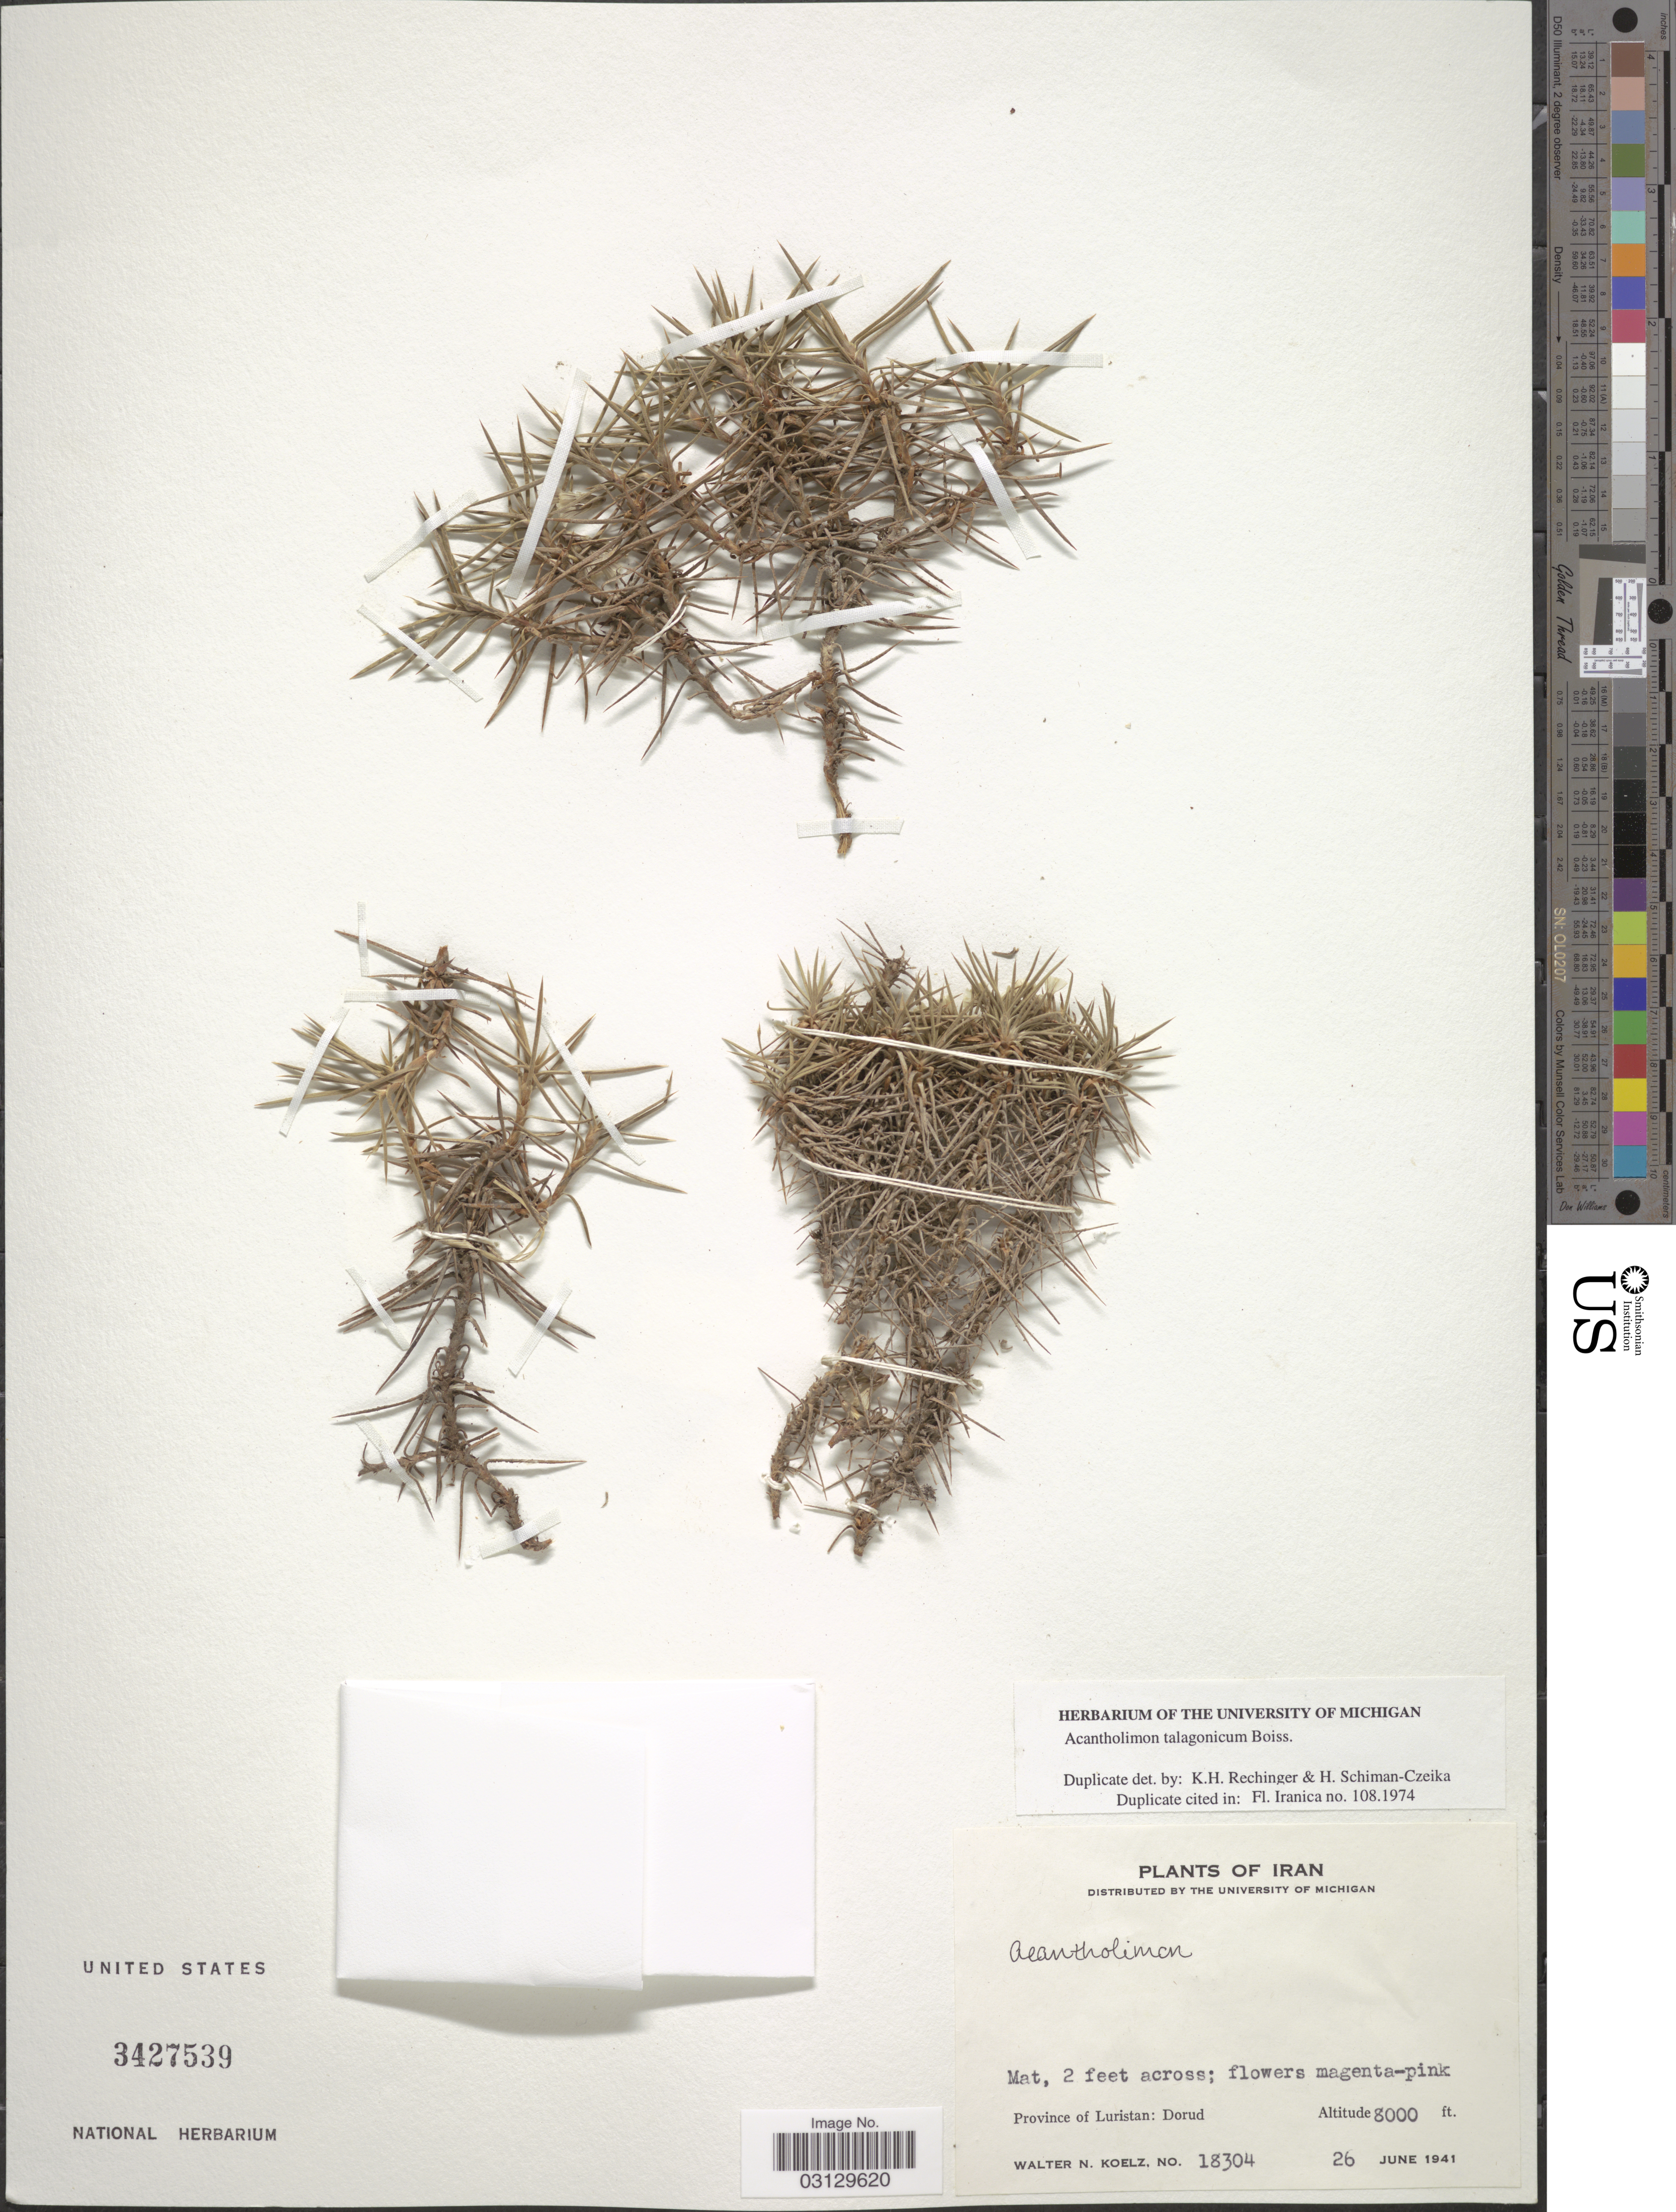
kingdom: Plantae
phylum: Tracheophyta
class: Magnoliopsida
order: Caryophyllales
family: Plumbaginaceae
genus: Acantholimon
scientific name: Acantholimon talagonicum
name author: Boiss.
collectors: W. N. Koelz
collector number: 18304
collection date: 1941-06-26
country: Iran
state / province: Lorestan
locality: Province of Luristan: Dorud.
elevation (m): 2438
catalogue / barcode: US 3427539